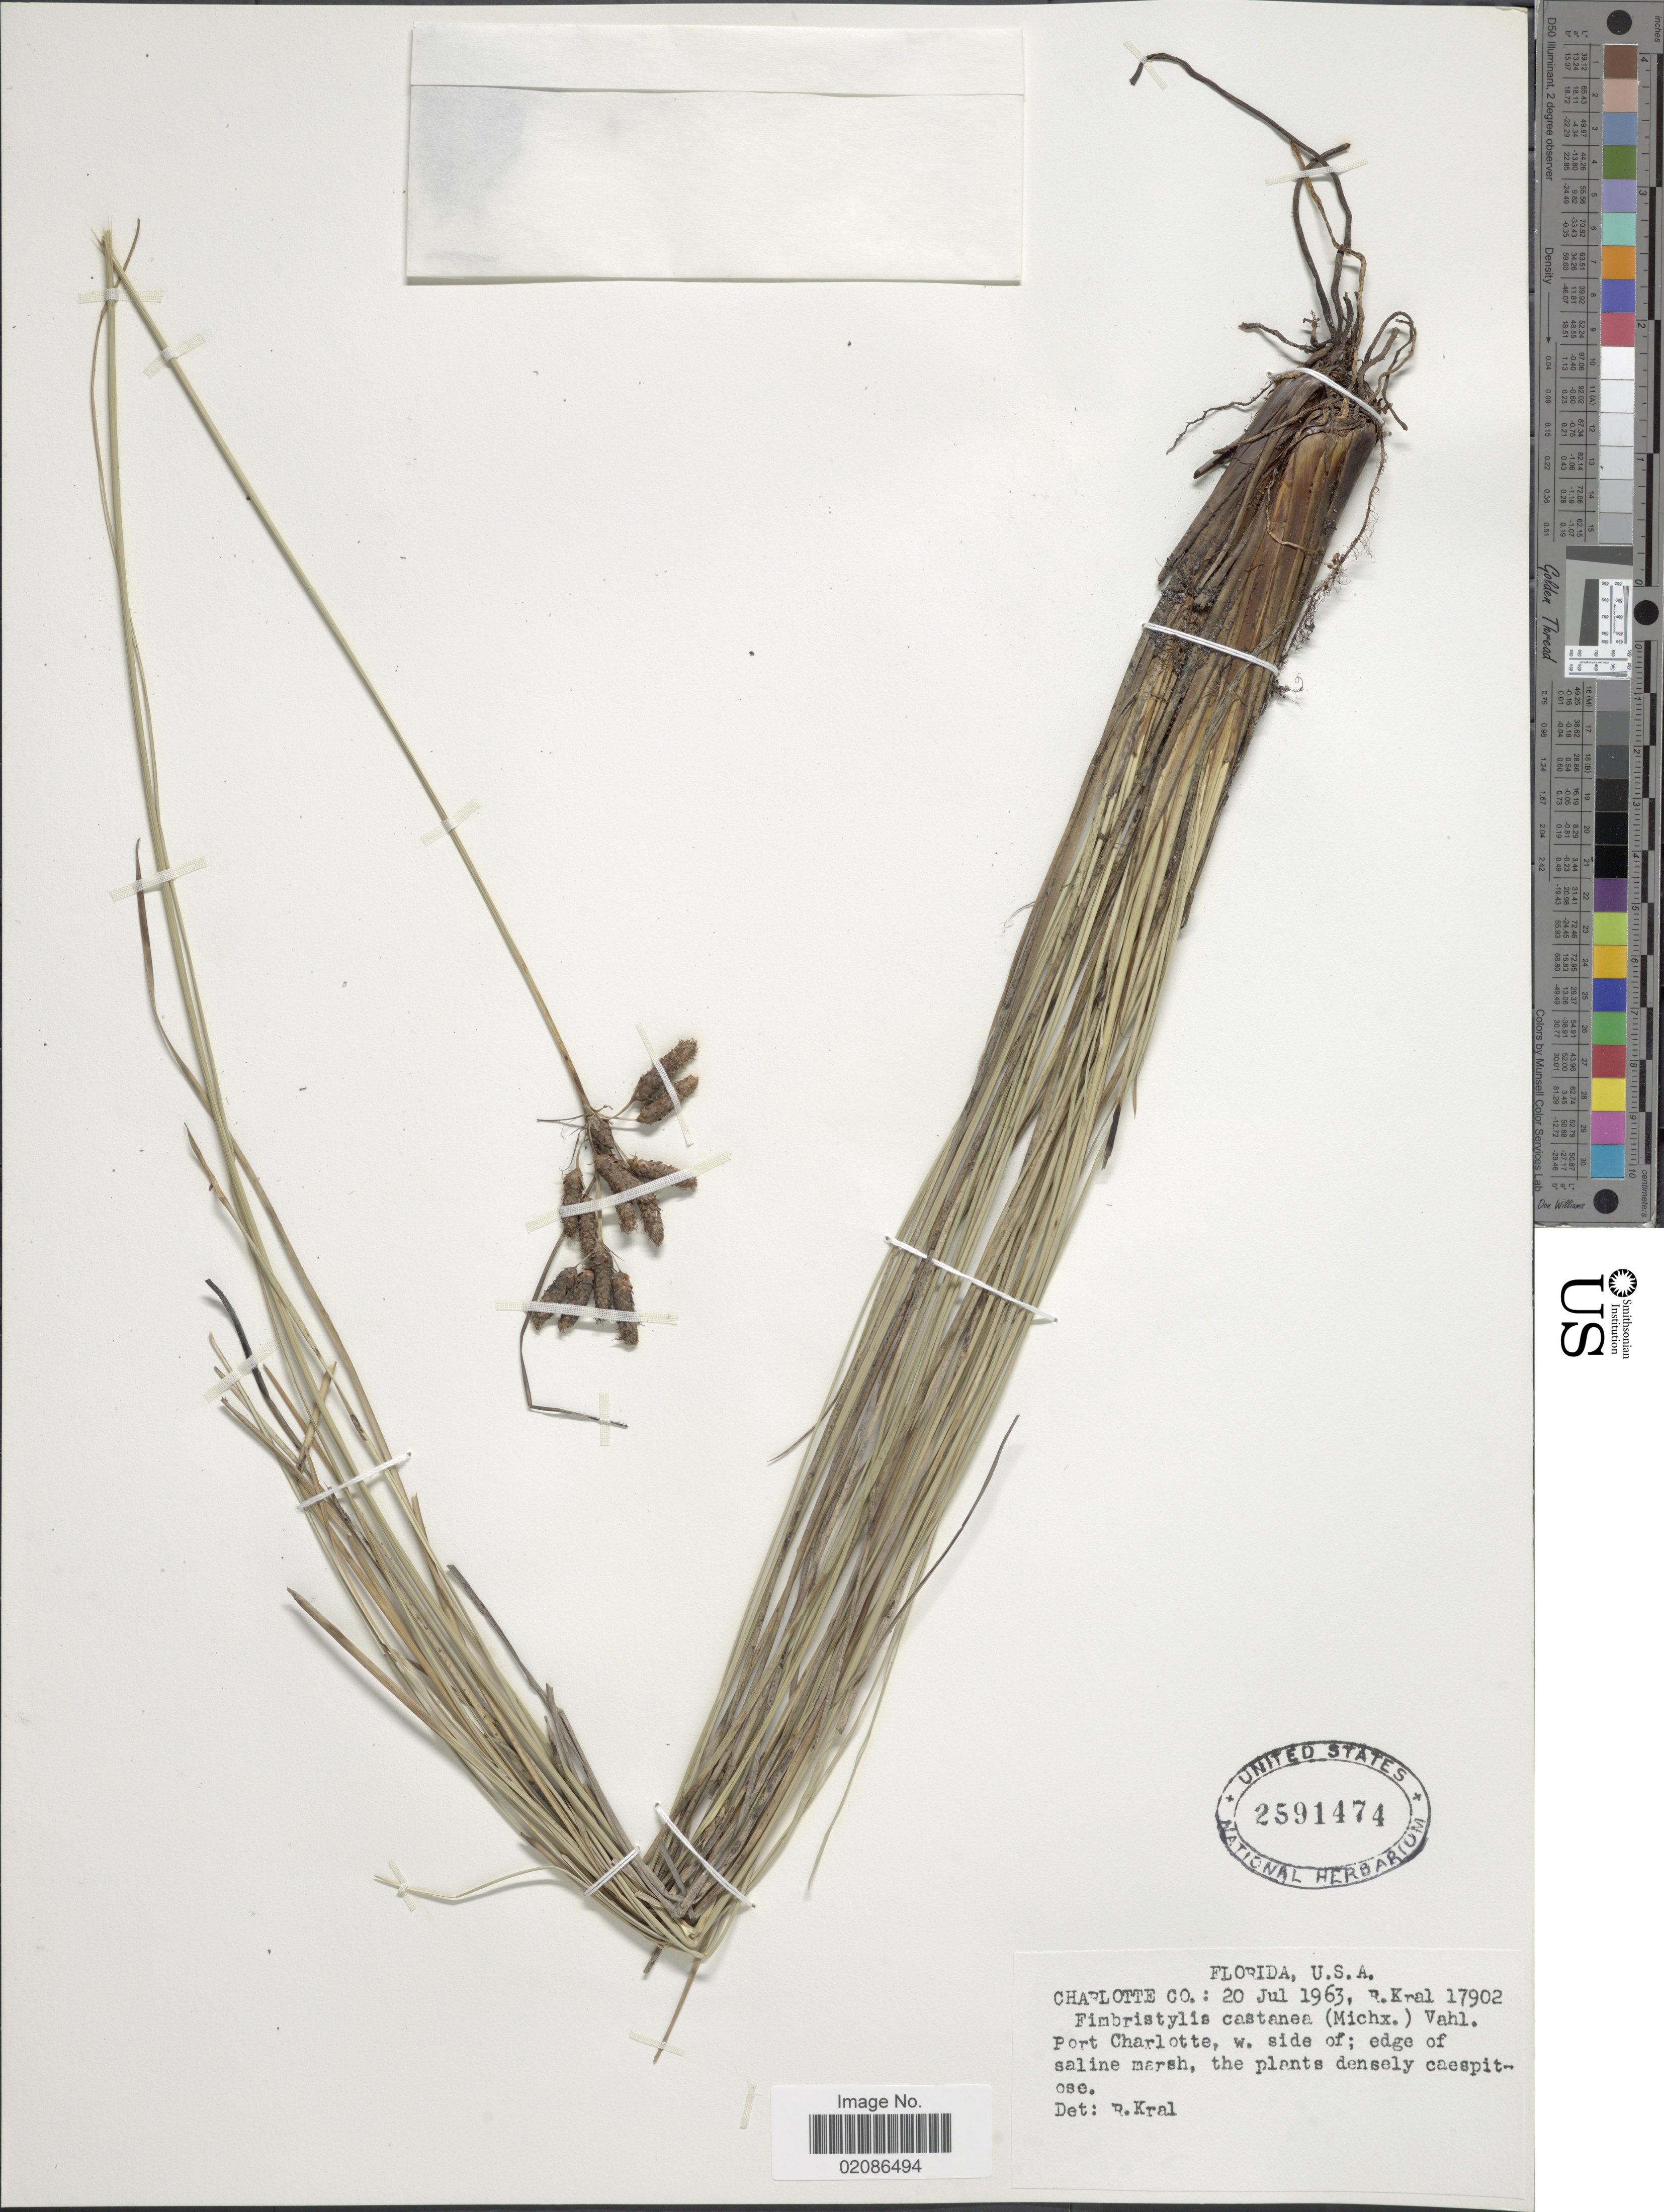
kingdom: Plantae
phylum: Tracheophyta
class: Liliopsida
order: Poales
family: Cyperaceae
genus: Fimbristylis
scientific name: Fimbristylis castanea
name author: (Michx.) Vahl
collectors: R. Kral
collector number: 17902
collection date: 1963-07-20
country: United States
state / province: Florida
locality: Charlotte Co; Port Charlotte, w. side of; edge of saline marsh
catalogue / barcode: US 2591474